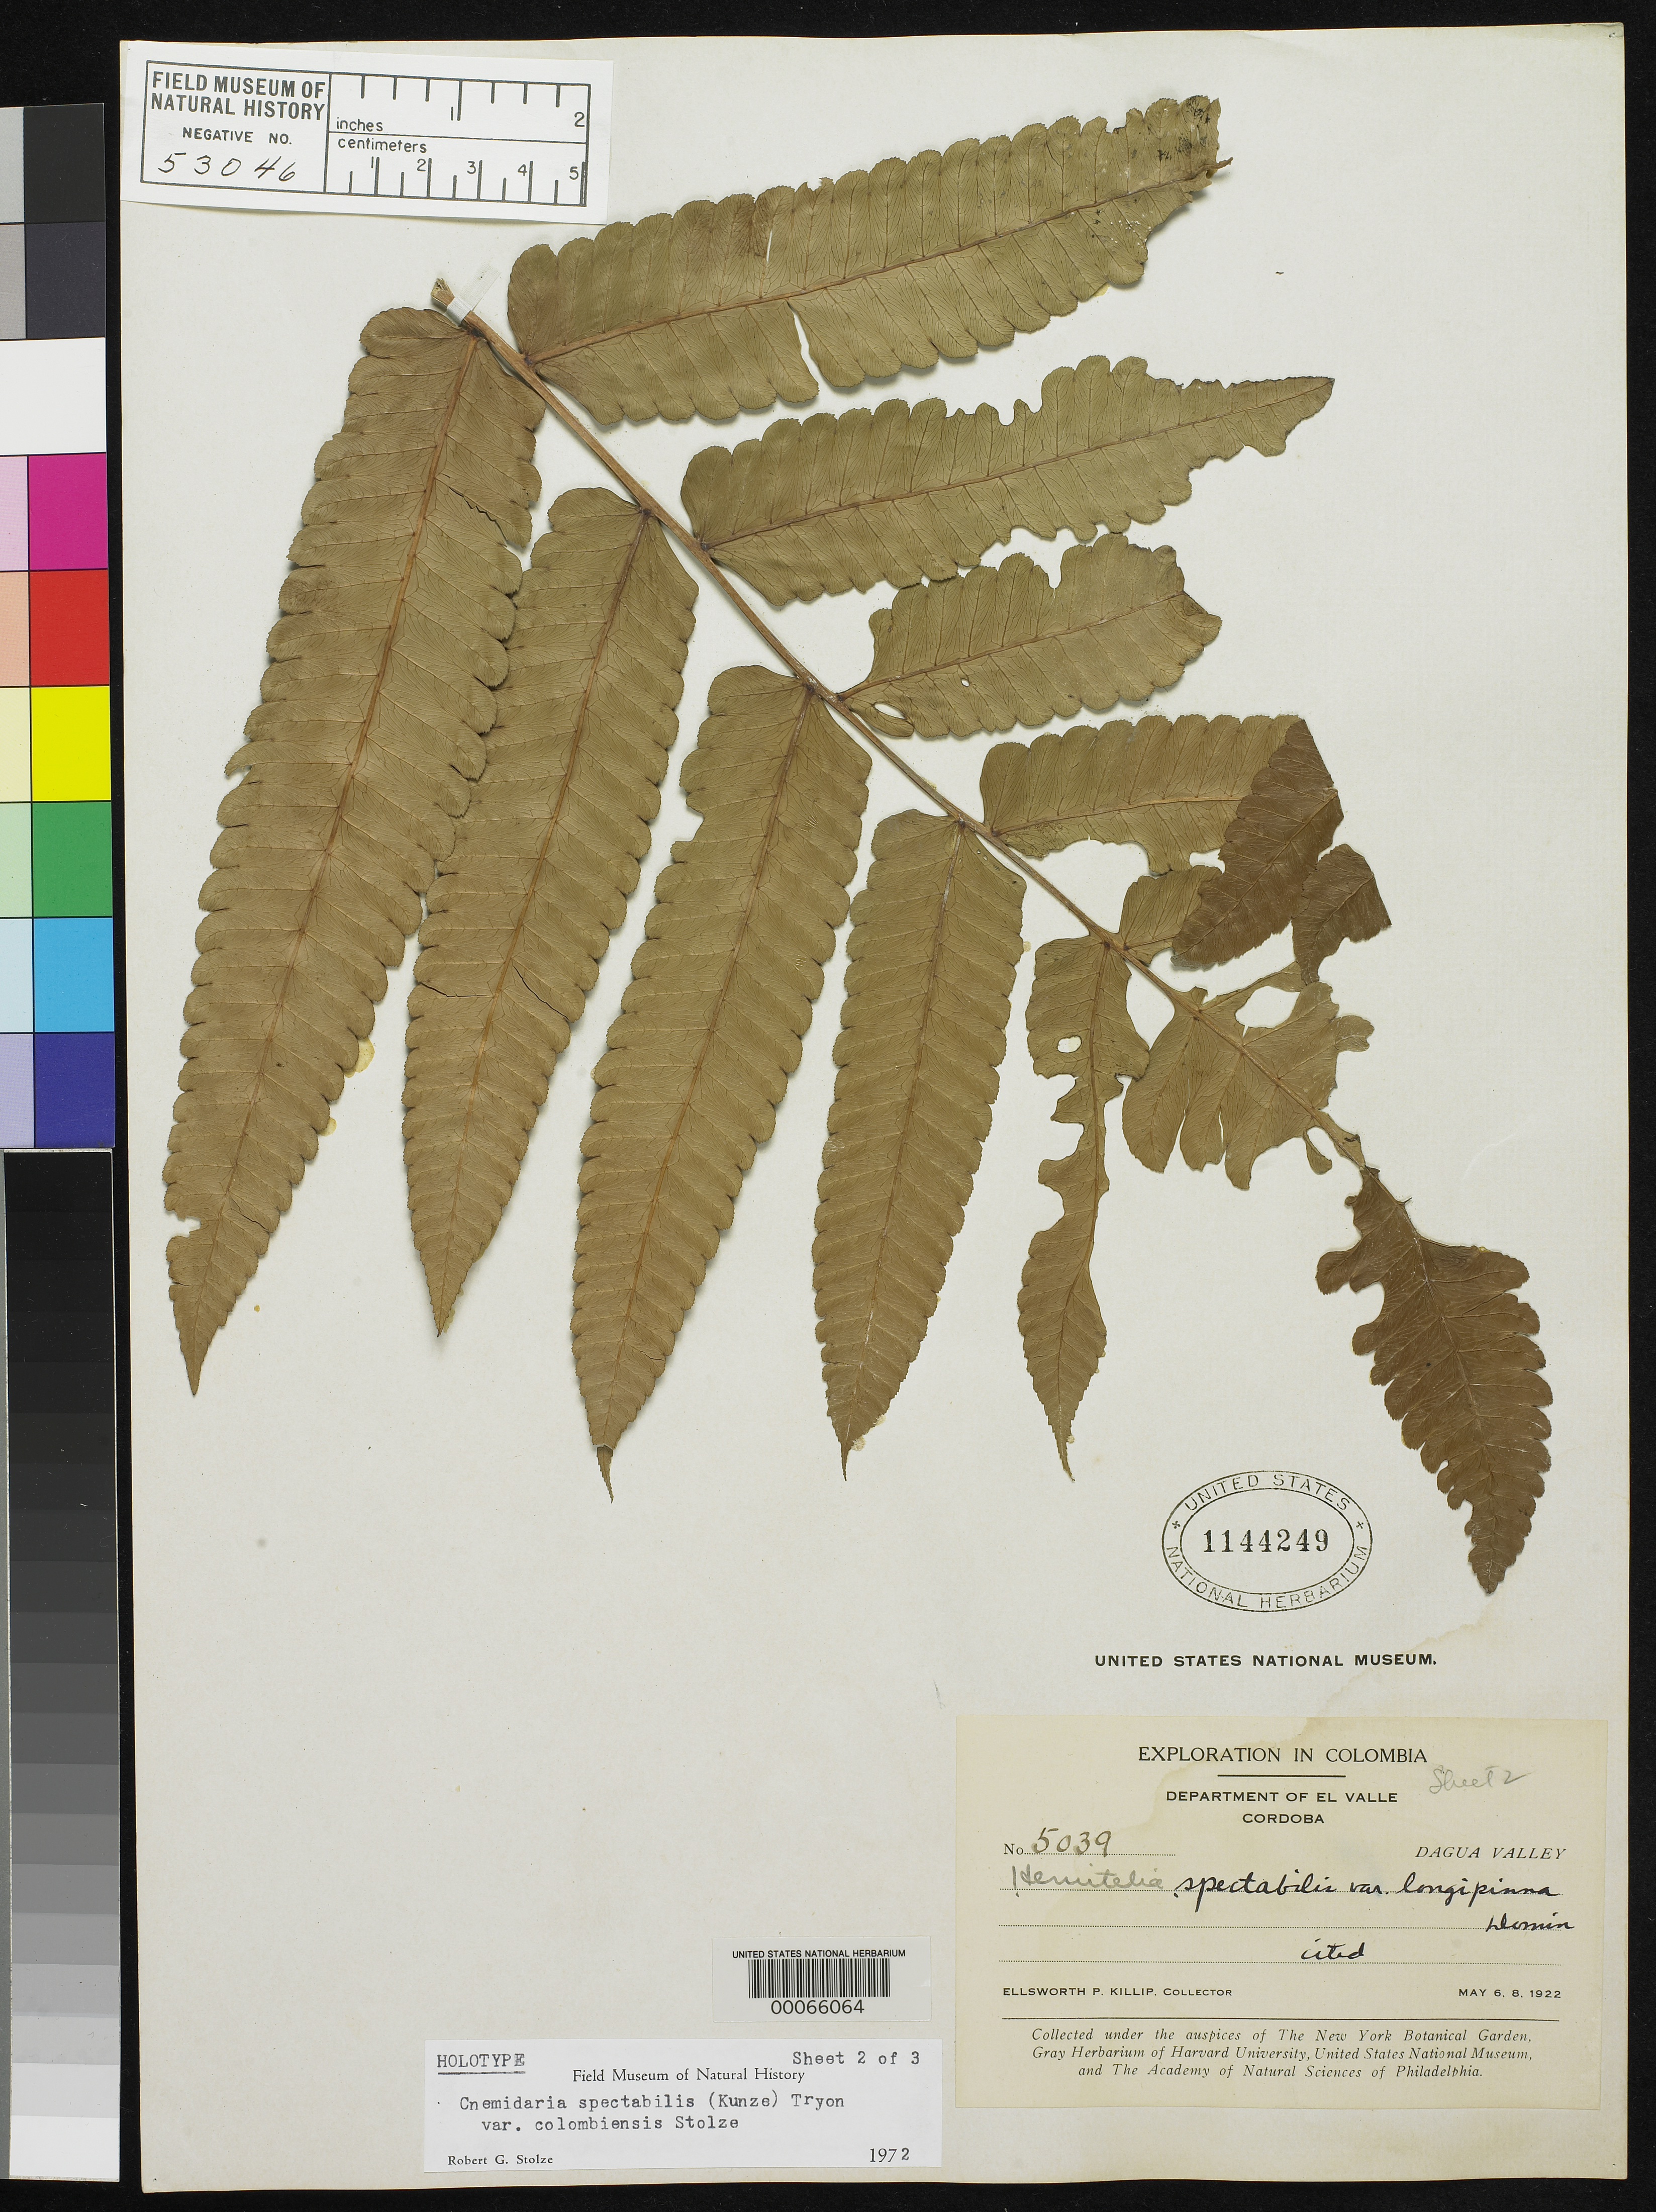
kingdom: Plantae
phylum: Tracheophyta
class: Polypodiopsida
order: Cyatheales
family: Cyatheaceae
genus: Cnemidaria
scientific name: Cnemidaria spectabilis var. colombiensis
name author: Stolze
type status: Holotype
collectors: E. P. Killip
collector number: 5039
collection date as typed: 06 May 1922 to 08 May 1922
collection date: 1922-05-06/1922-05-08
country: Colombia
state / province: Valle del Cauca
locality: Dagua Valley, Cordoba.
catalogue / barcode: US 1144249